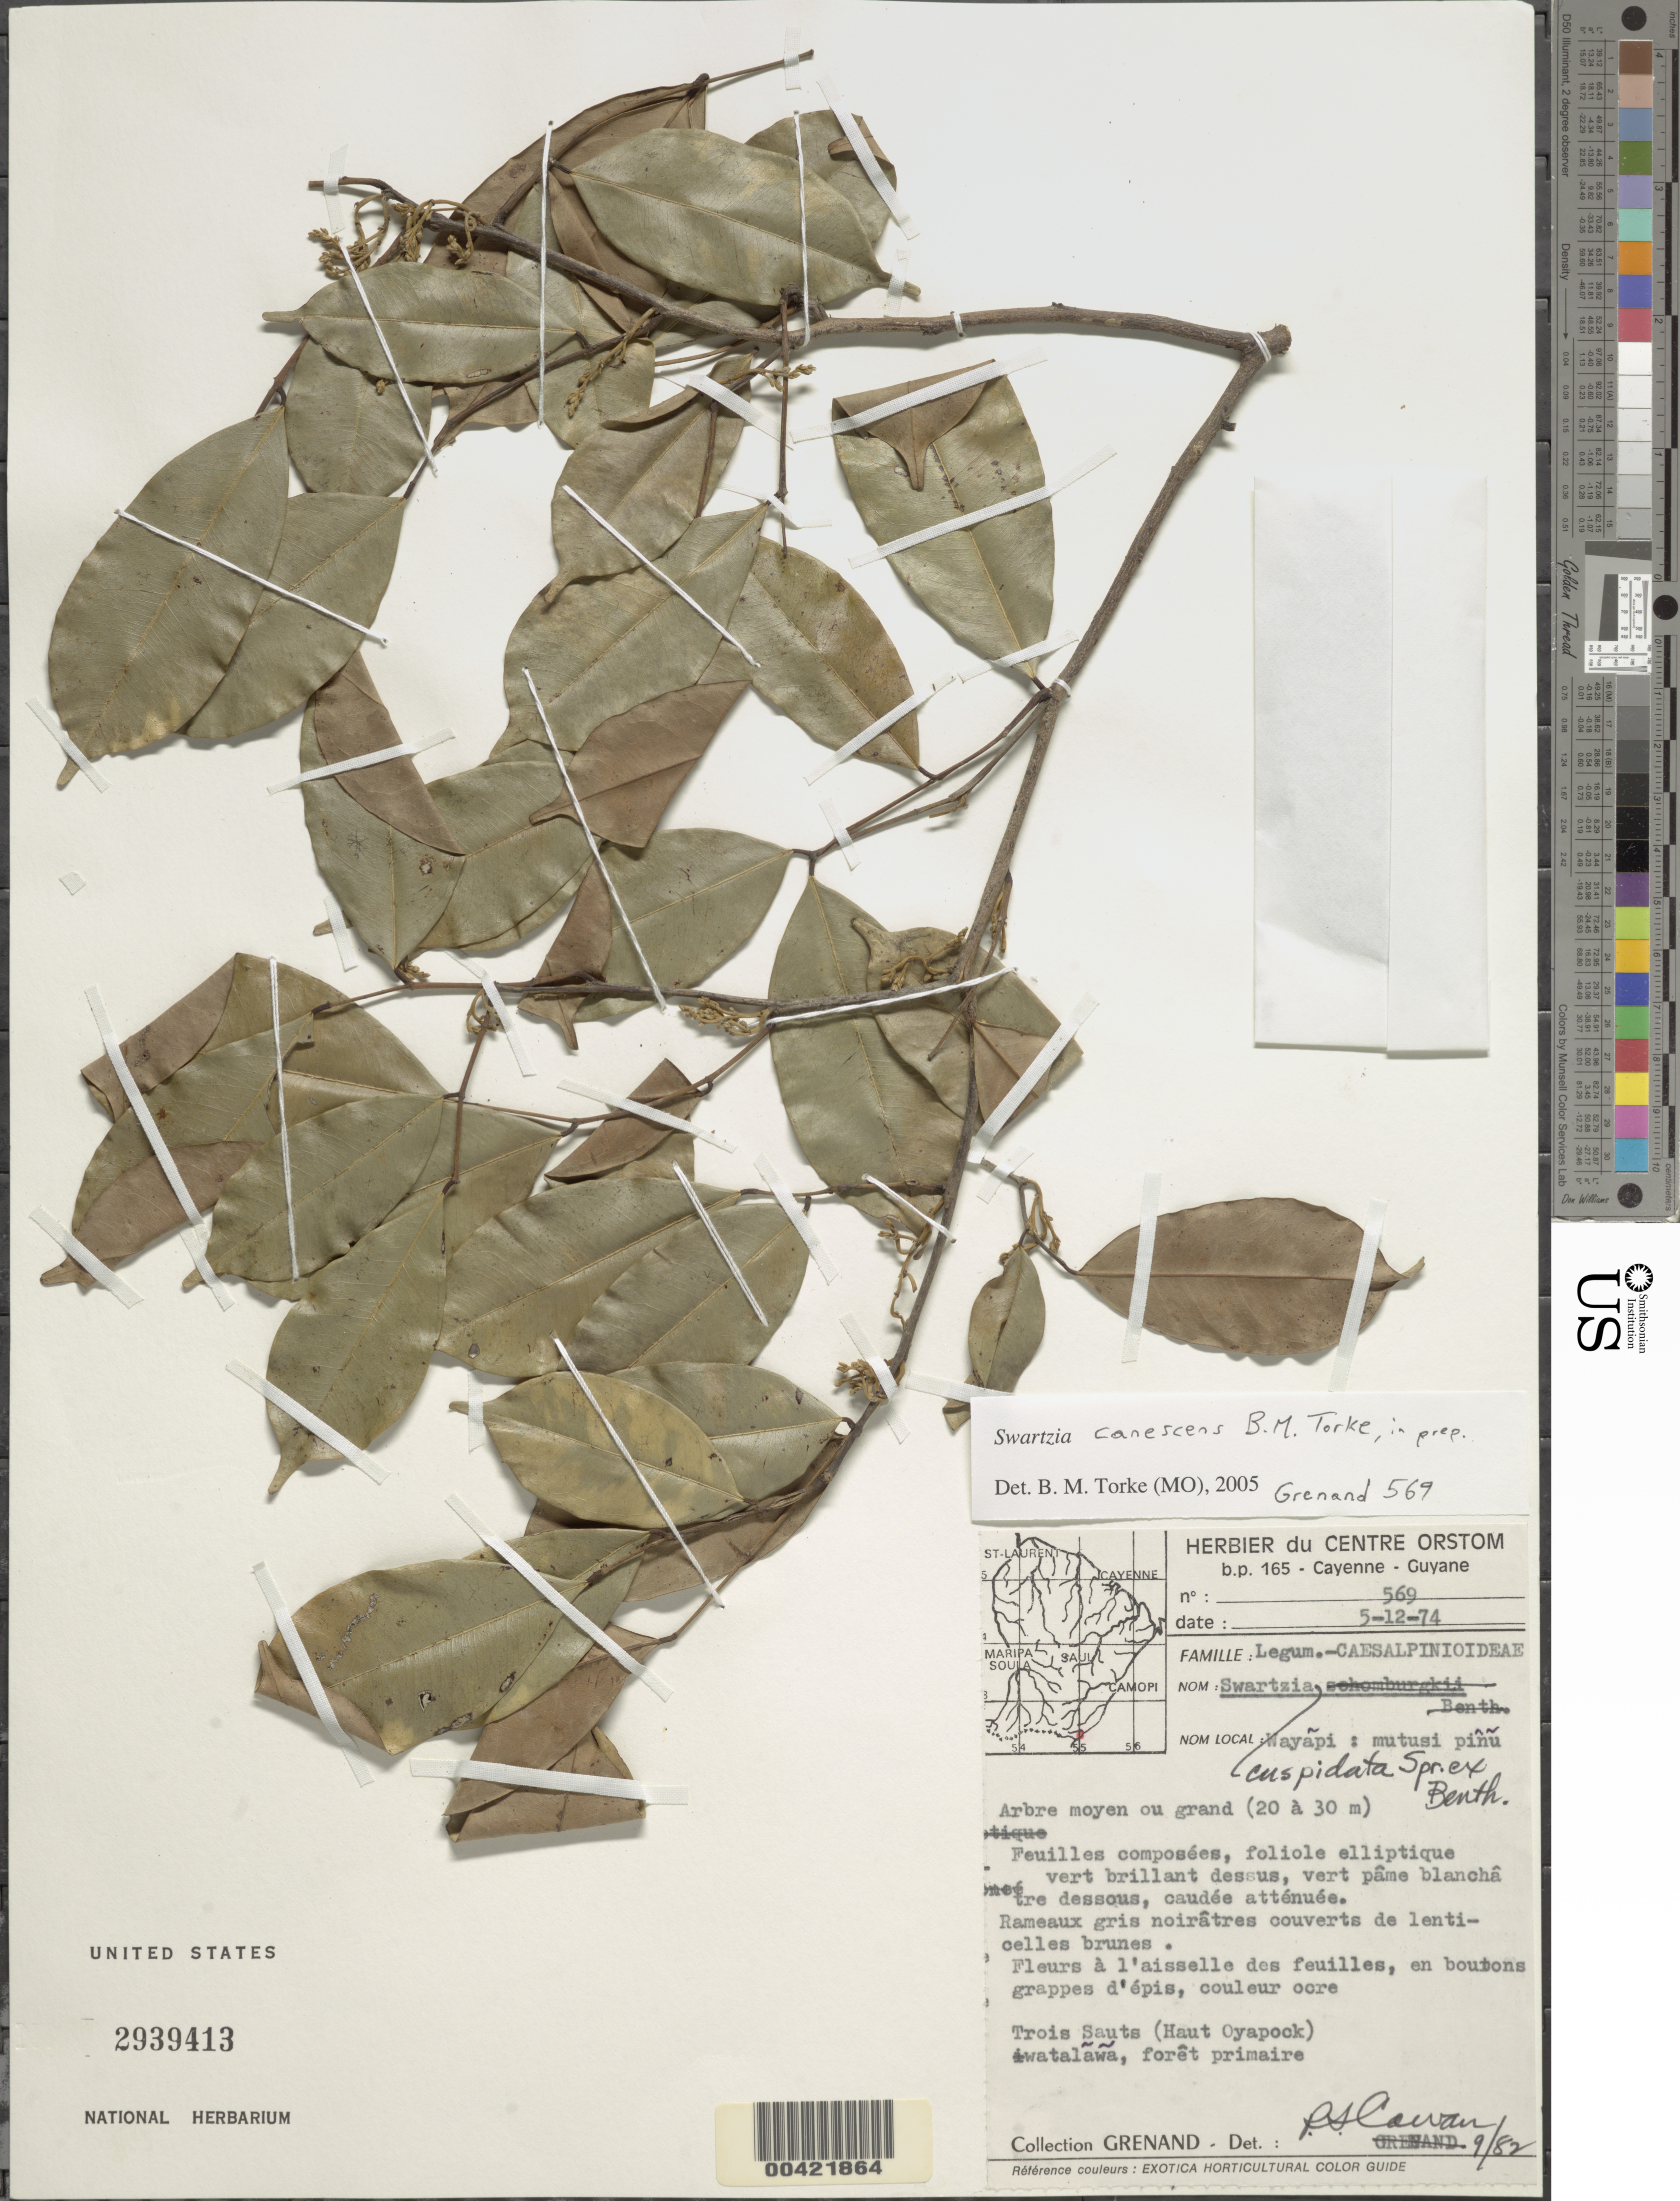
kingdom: Plantae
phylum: Tracheophyta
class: Magnoliopsida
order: Fabales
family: Fabaceae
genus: Swartzia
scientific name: Swartzia canescens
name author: Torke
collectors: P. Grenand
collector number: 569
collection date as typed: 05 Dec 1974 or 12 May 1974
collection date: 1974-05-12 or 1974-12-05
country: French Guiana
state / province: Saint-Laurent-du-Maroni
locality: Trois sauts (haut oyapock). [former arrondissement of inini.]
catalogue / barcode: US 2939413